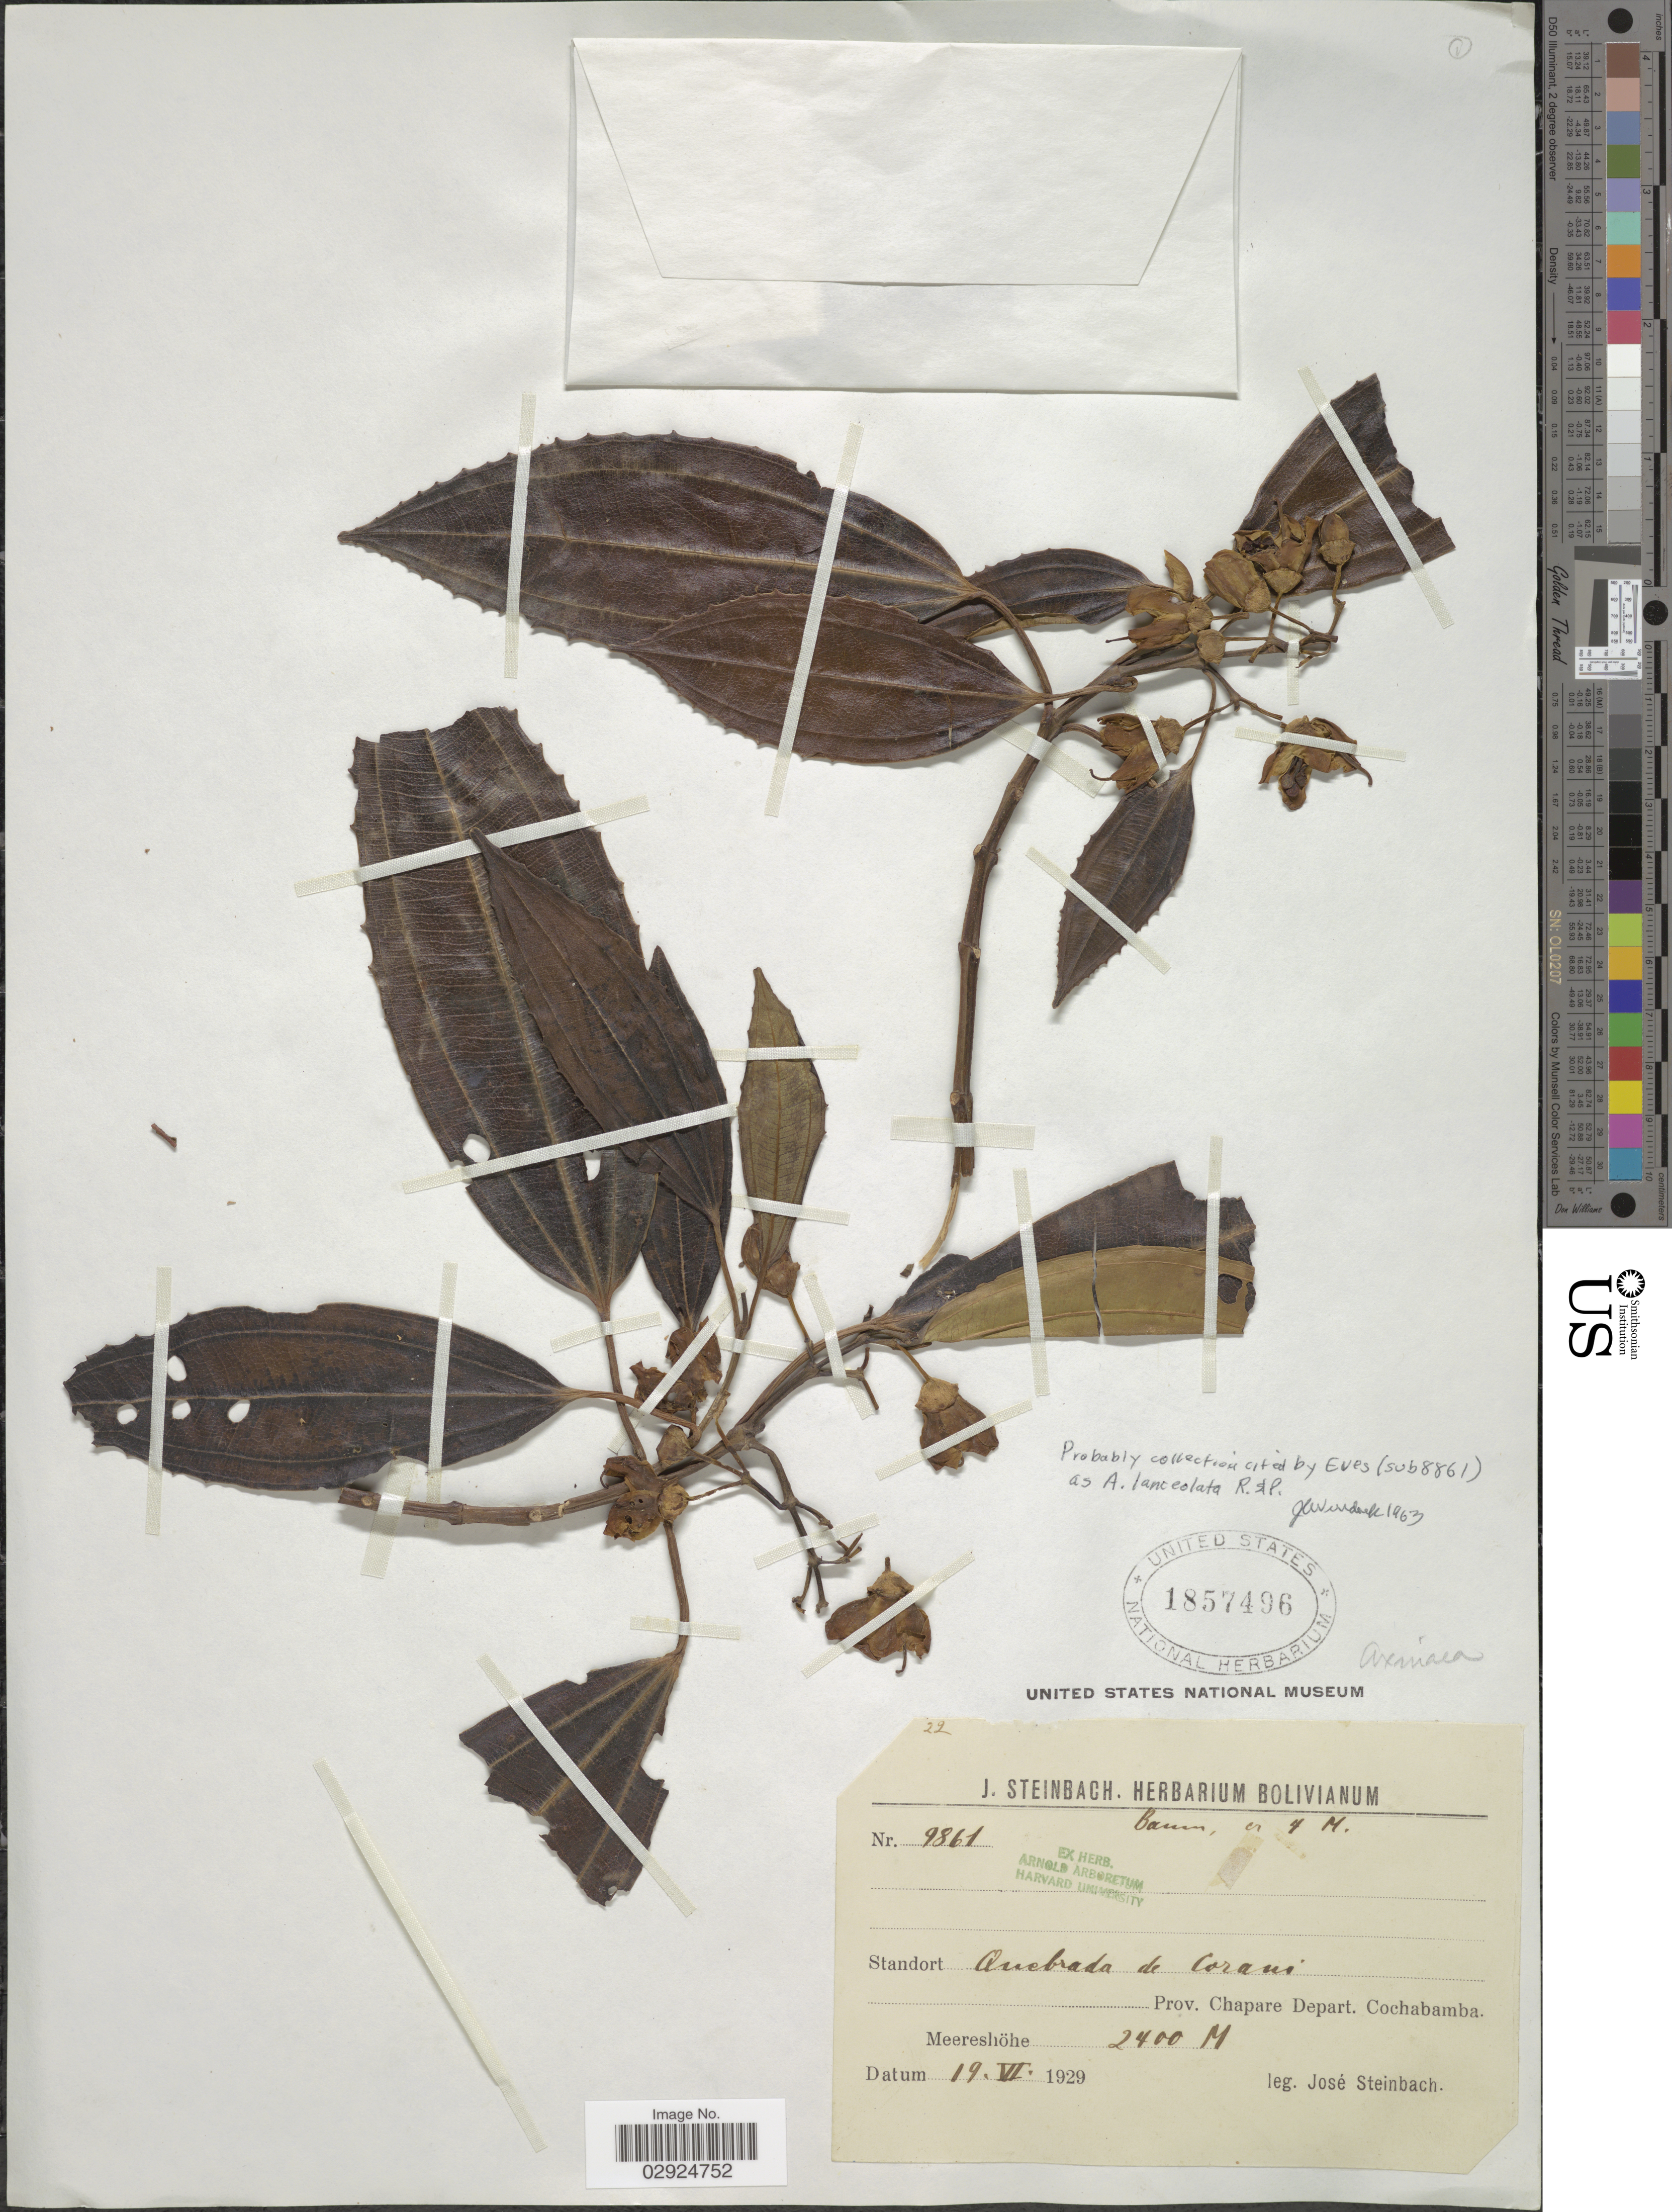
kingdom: Plantae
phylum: Tracheophyta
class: Magnoliopsida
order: Myrtales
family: Melastomataceae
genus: Axinaea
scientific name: Axinaea lanceolata Ruiz & Pav.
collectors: J. Steinbach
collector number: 9861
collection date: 1929-06-19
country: Bolivia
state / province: Cochabamba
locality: Quebrada de Corani. Prov. Chapare Depart. Cochabamba.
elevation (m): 2400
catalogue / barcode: US 1857496